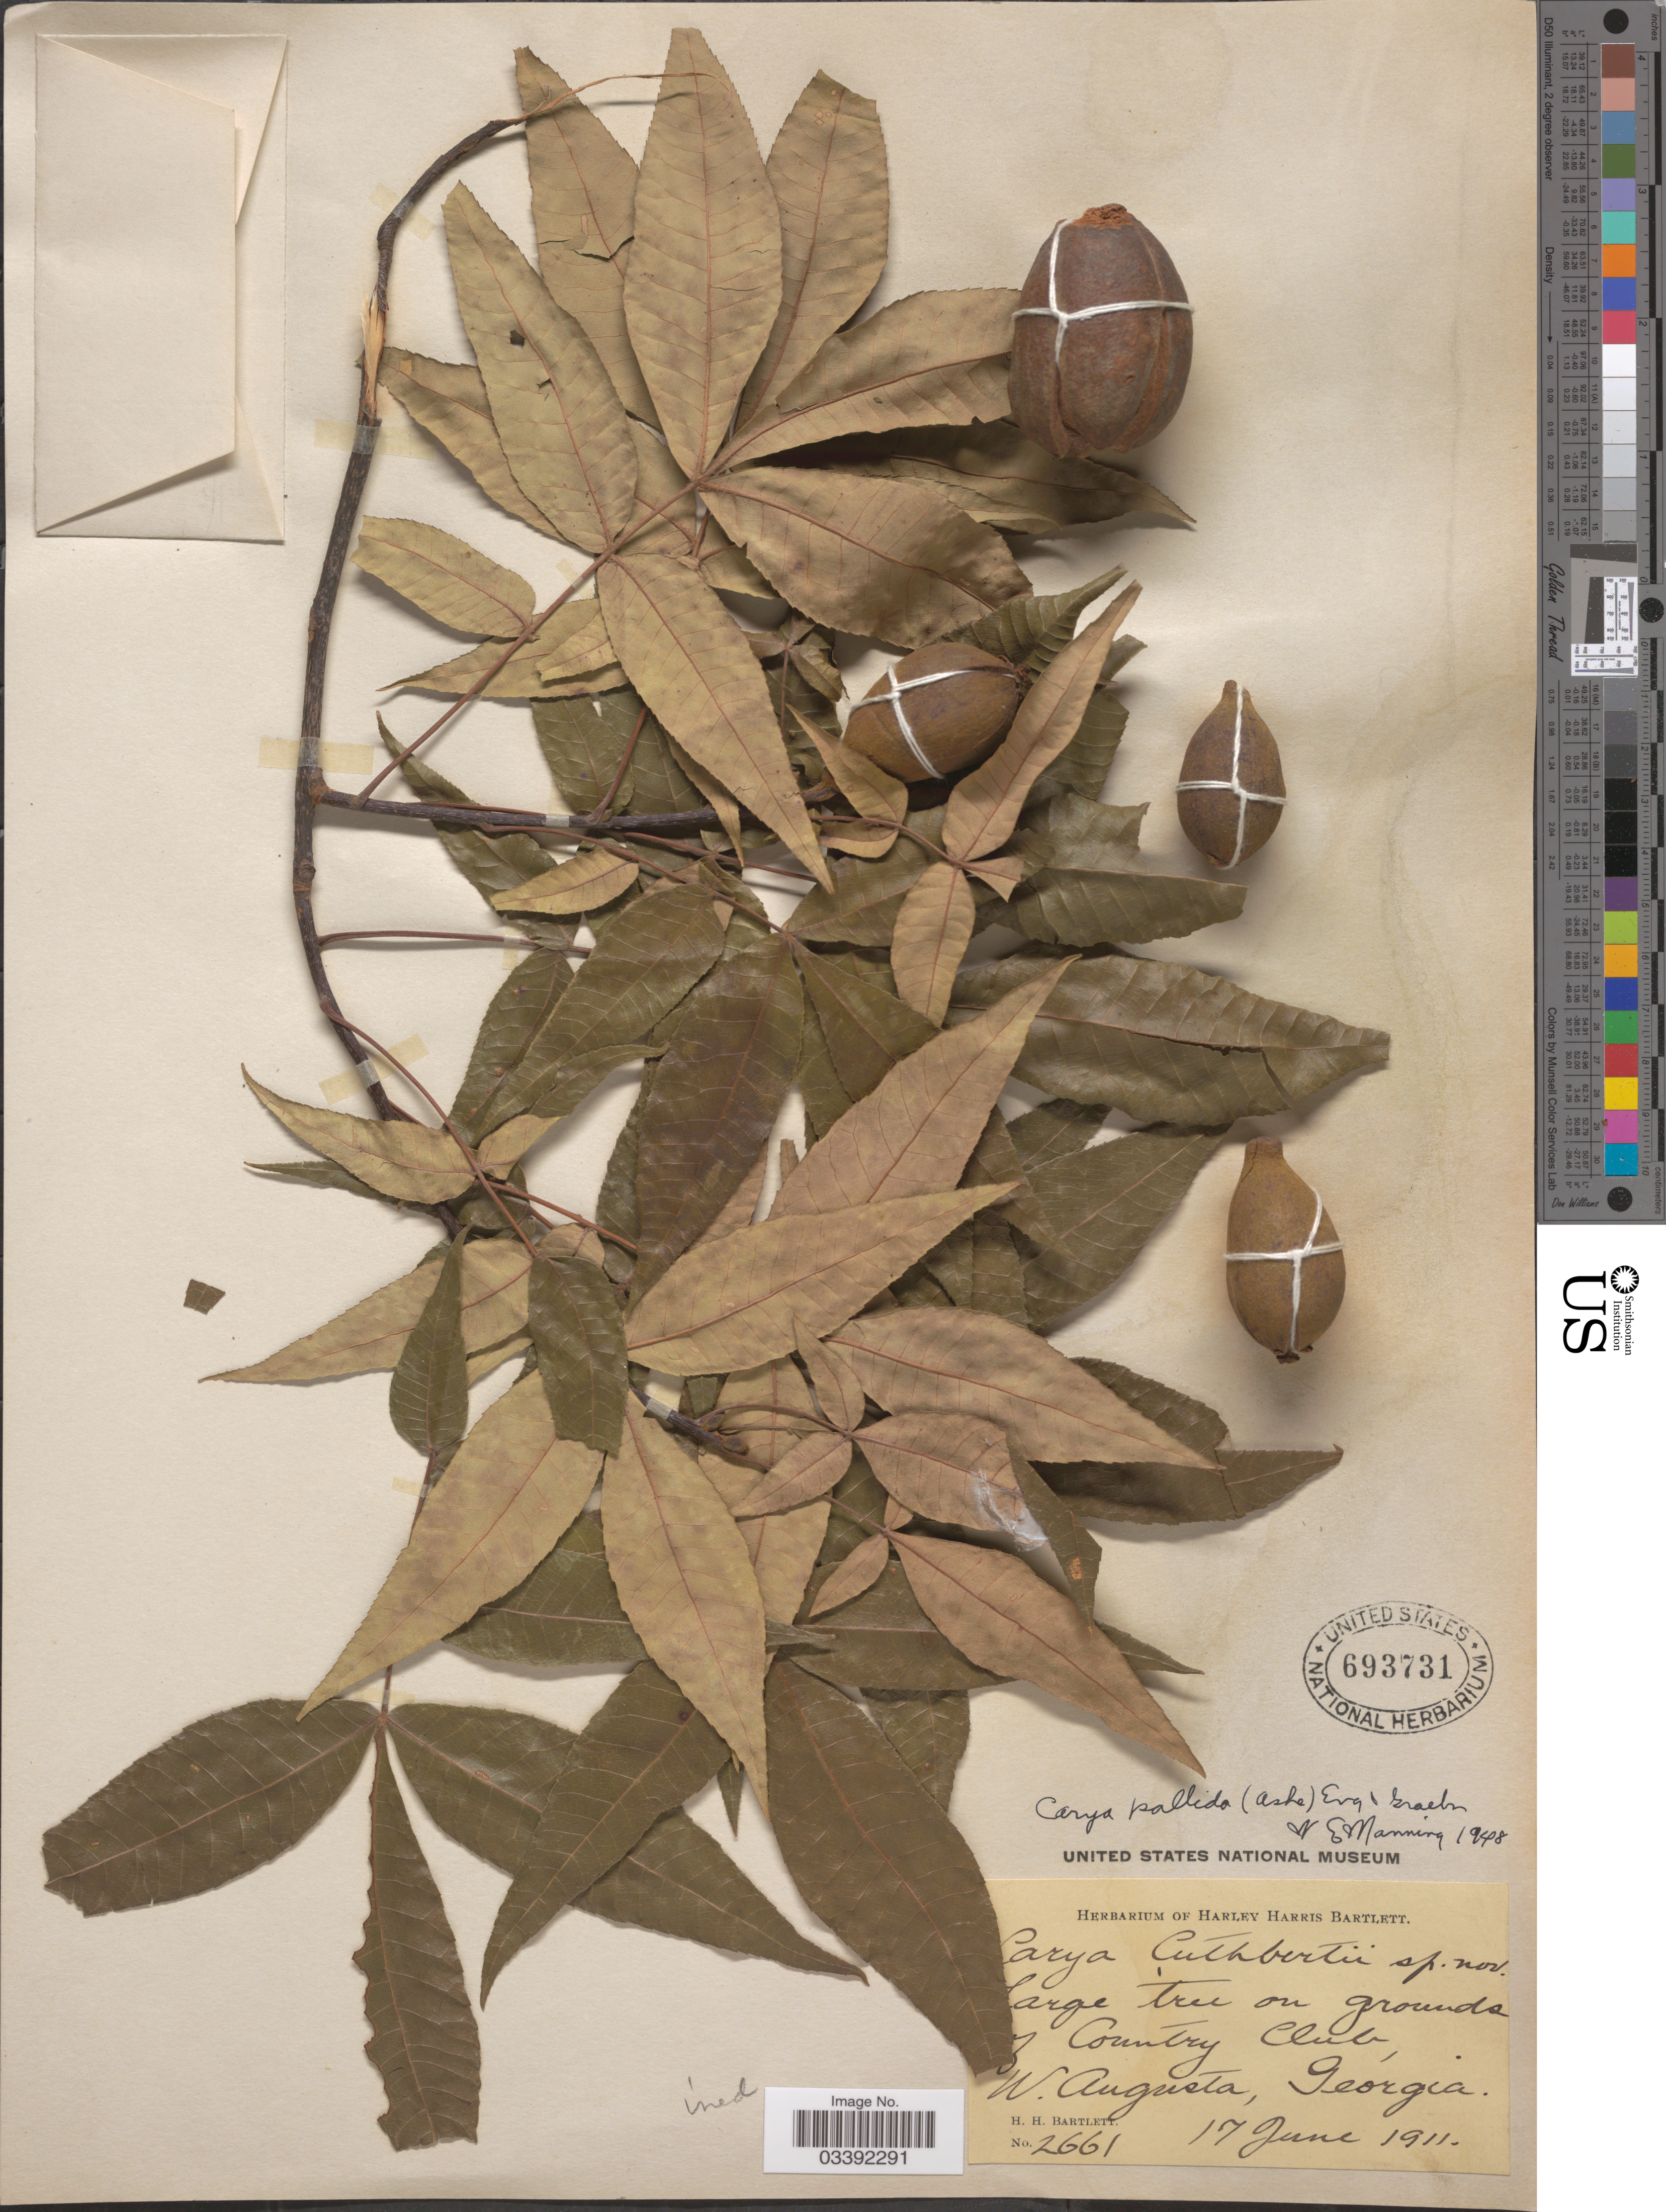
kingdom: Plantae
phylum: Tracheophyta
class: Magnoliopsida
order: Fagales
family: Juglandaceae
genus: Carya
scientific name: Carya pallida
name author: (Ashe) Engl. & Graebner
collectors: H. H. Bartlett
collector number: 2661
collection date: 1911-06-17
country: United States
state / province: Georgia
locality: Grounds of Country Club, W. Augusta.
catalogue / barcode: US 693731